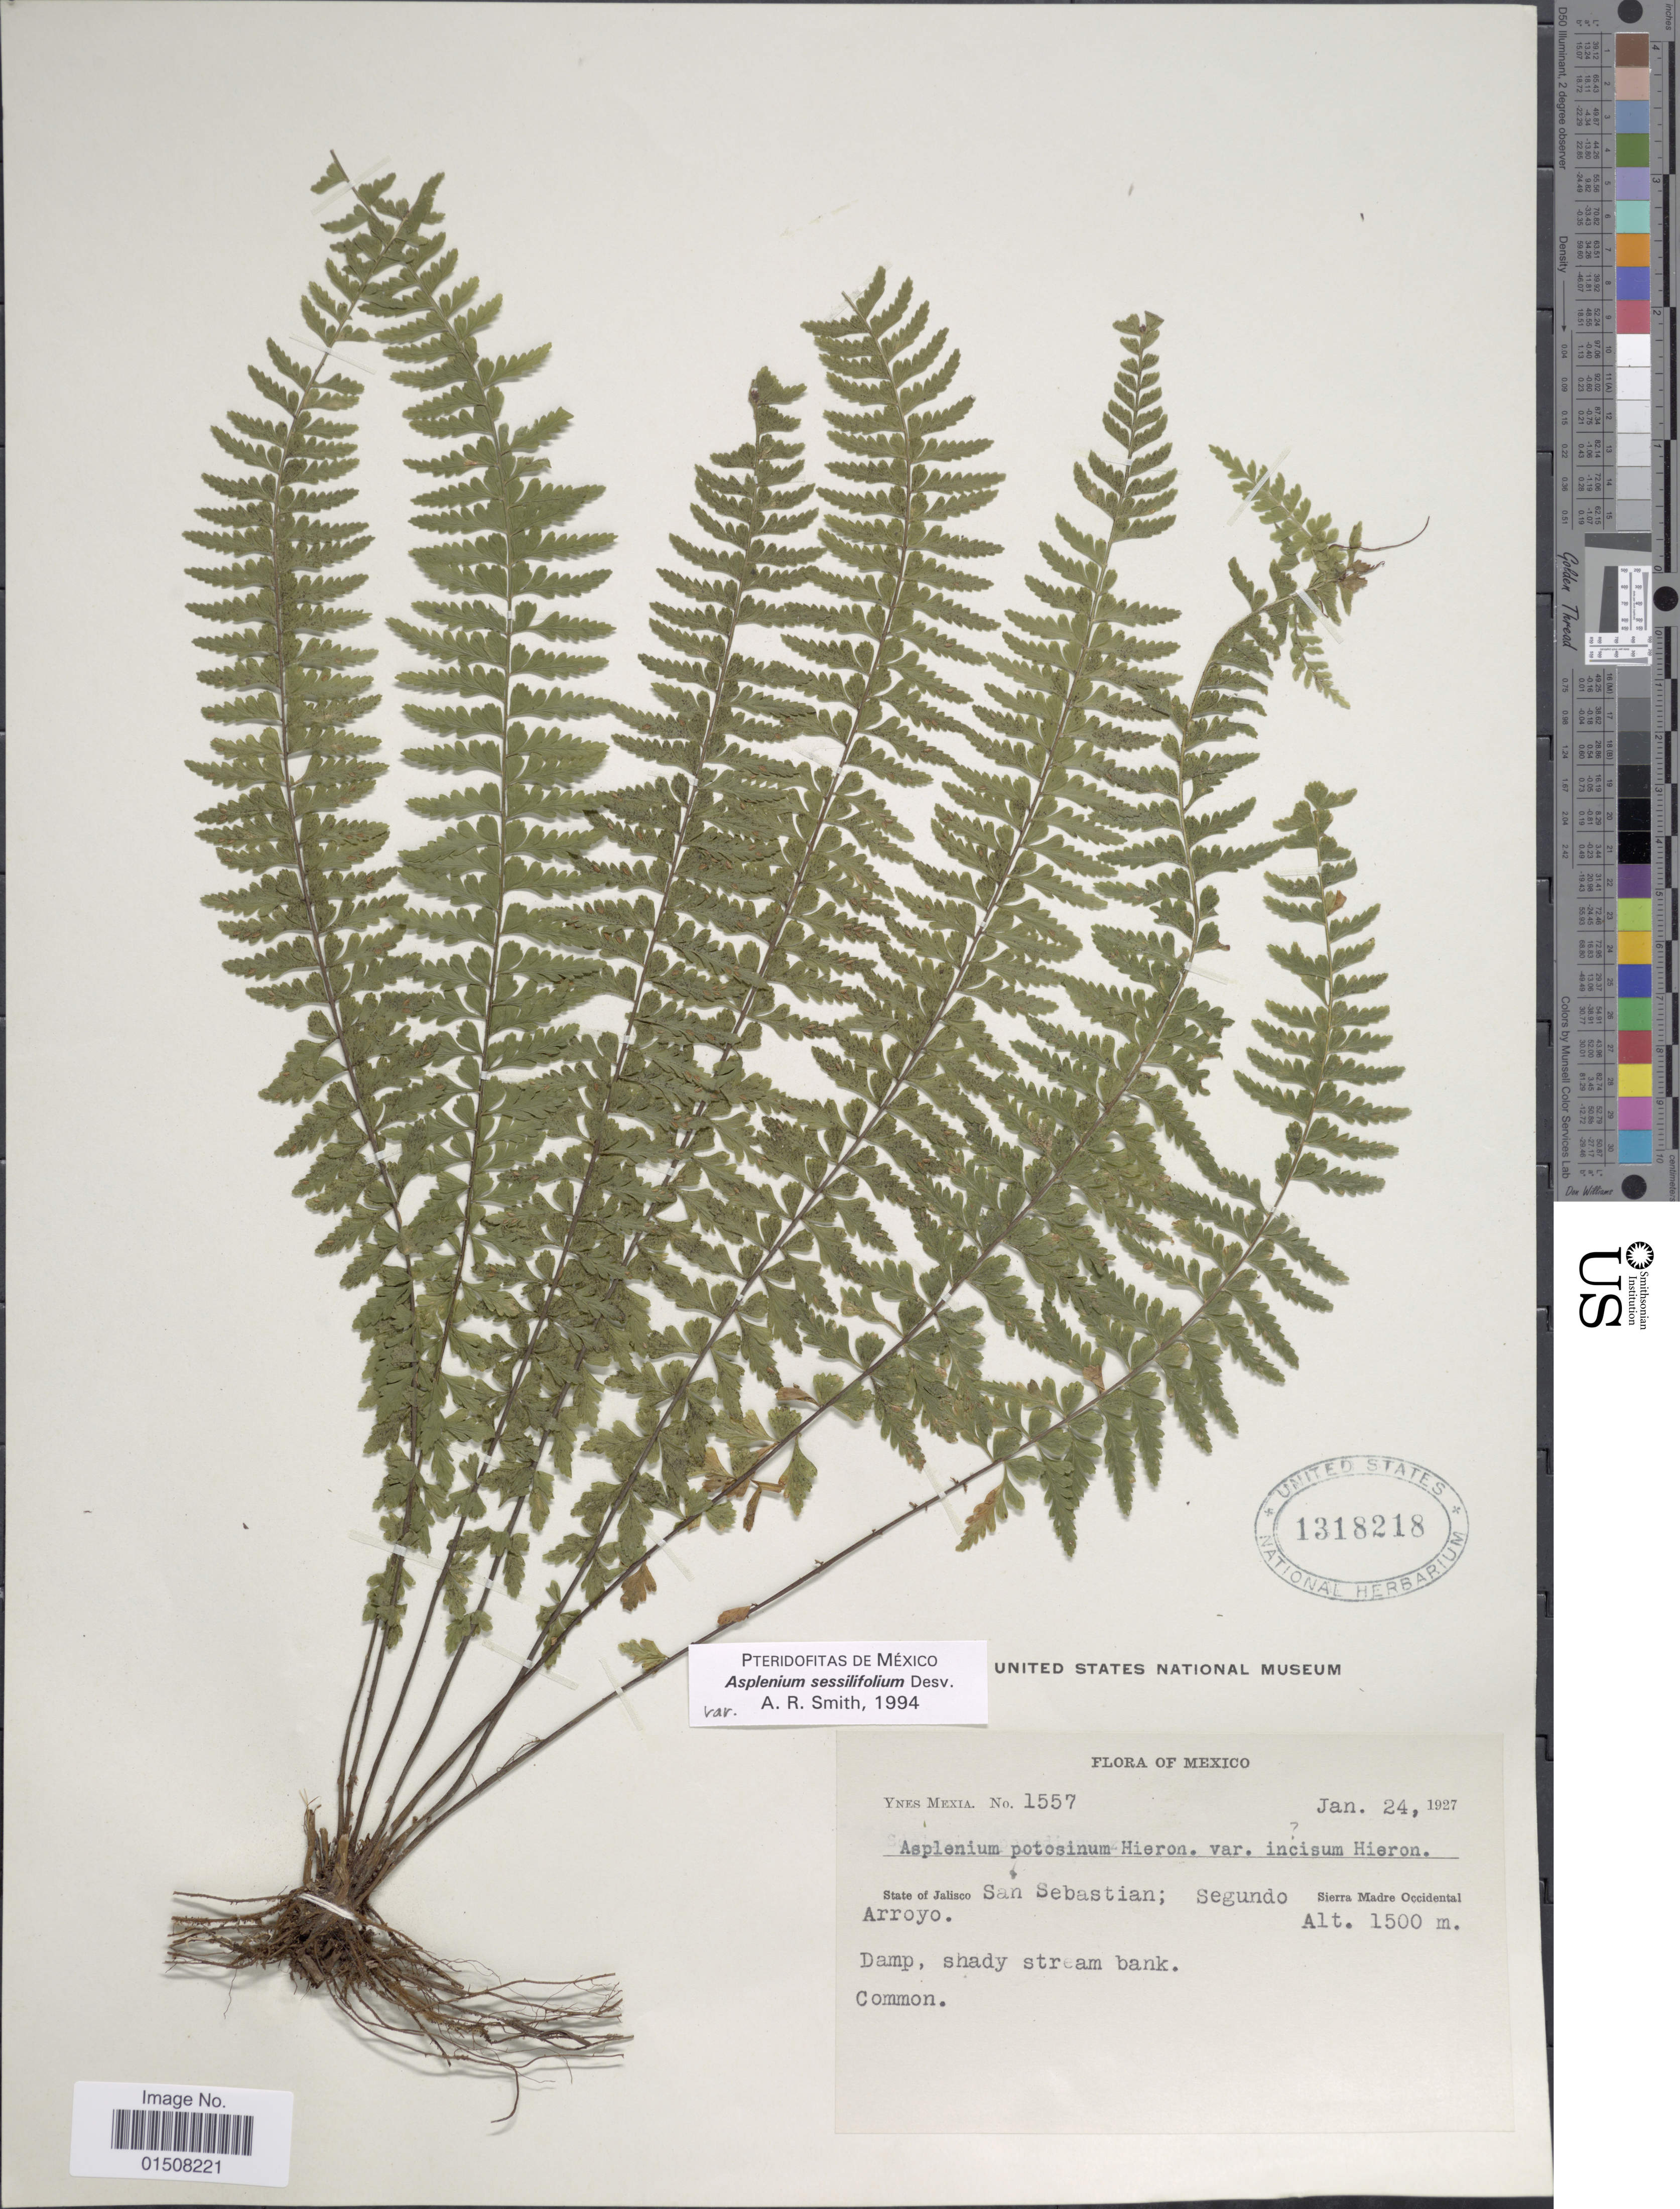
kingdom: Plantae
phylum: Tracheophyta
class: Polypodiopsida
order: Polypodiales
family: Aspleniaceae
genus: Asplenium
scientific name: Asplenium sessilifolium var. occidentale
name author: A.R. Sm.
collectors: Y. Mexia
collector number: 1557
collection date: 1927-01-24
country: Mexico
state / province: Jalisco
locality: San Sebastian, Segundo, Sierra Madre Occidental, Arroyo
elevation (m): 1500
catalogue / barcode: US 1318218